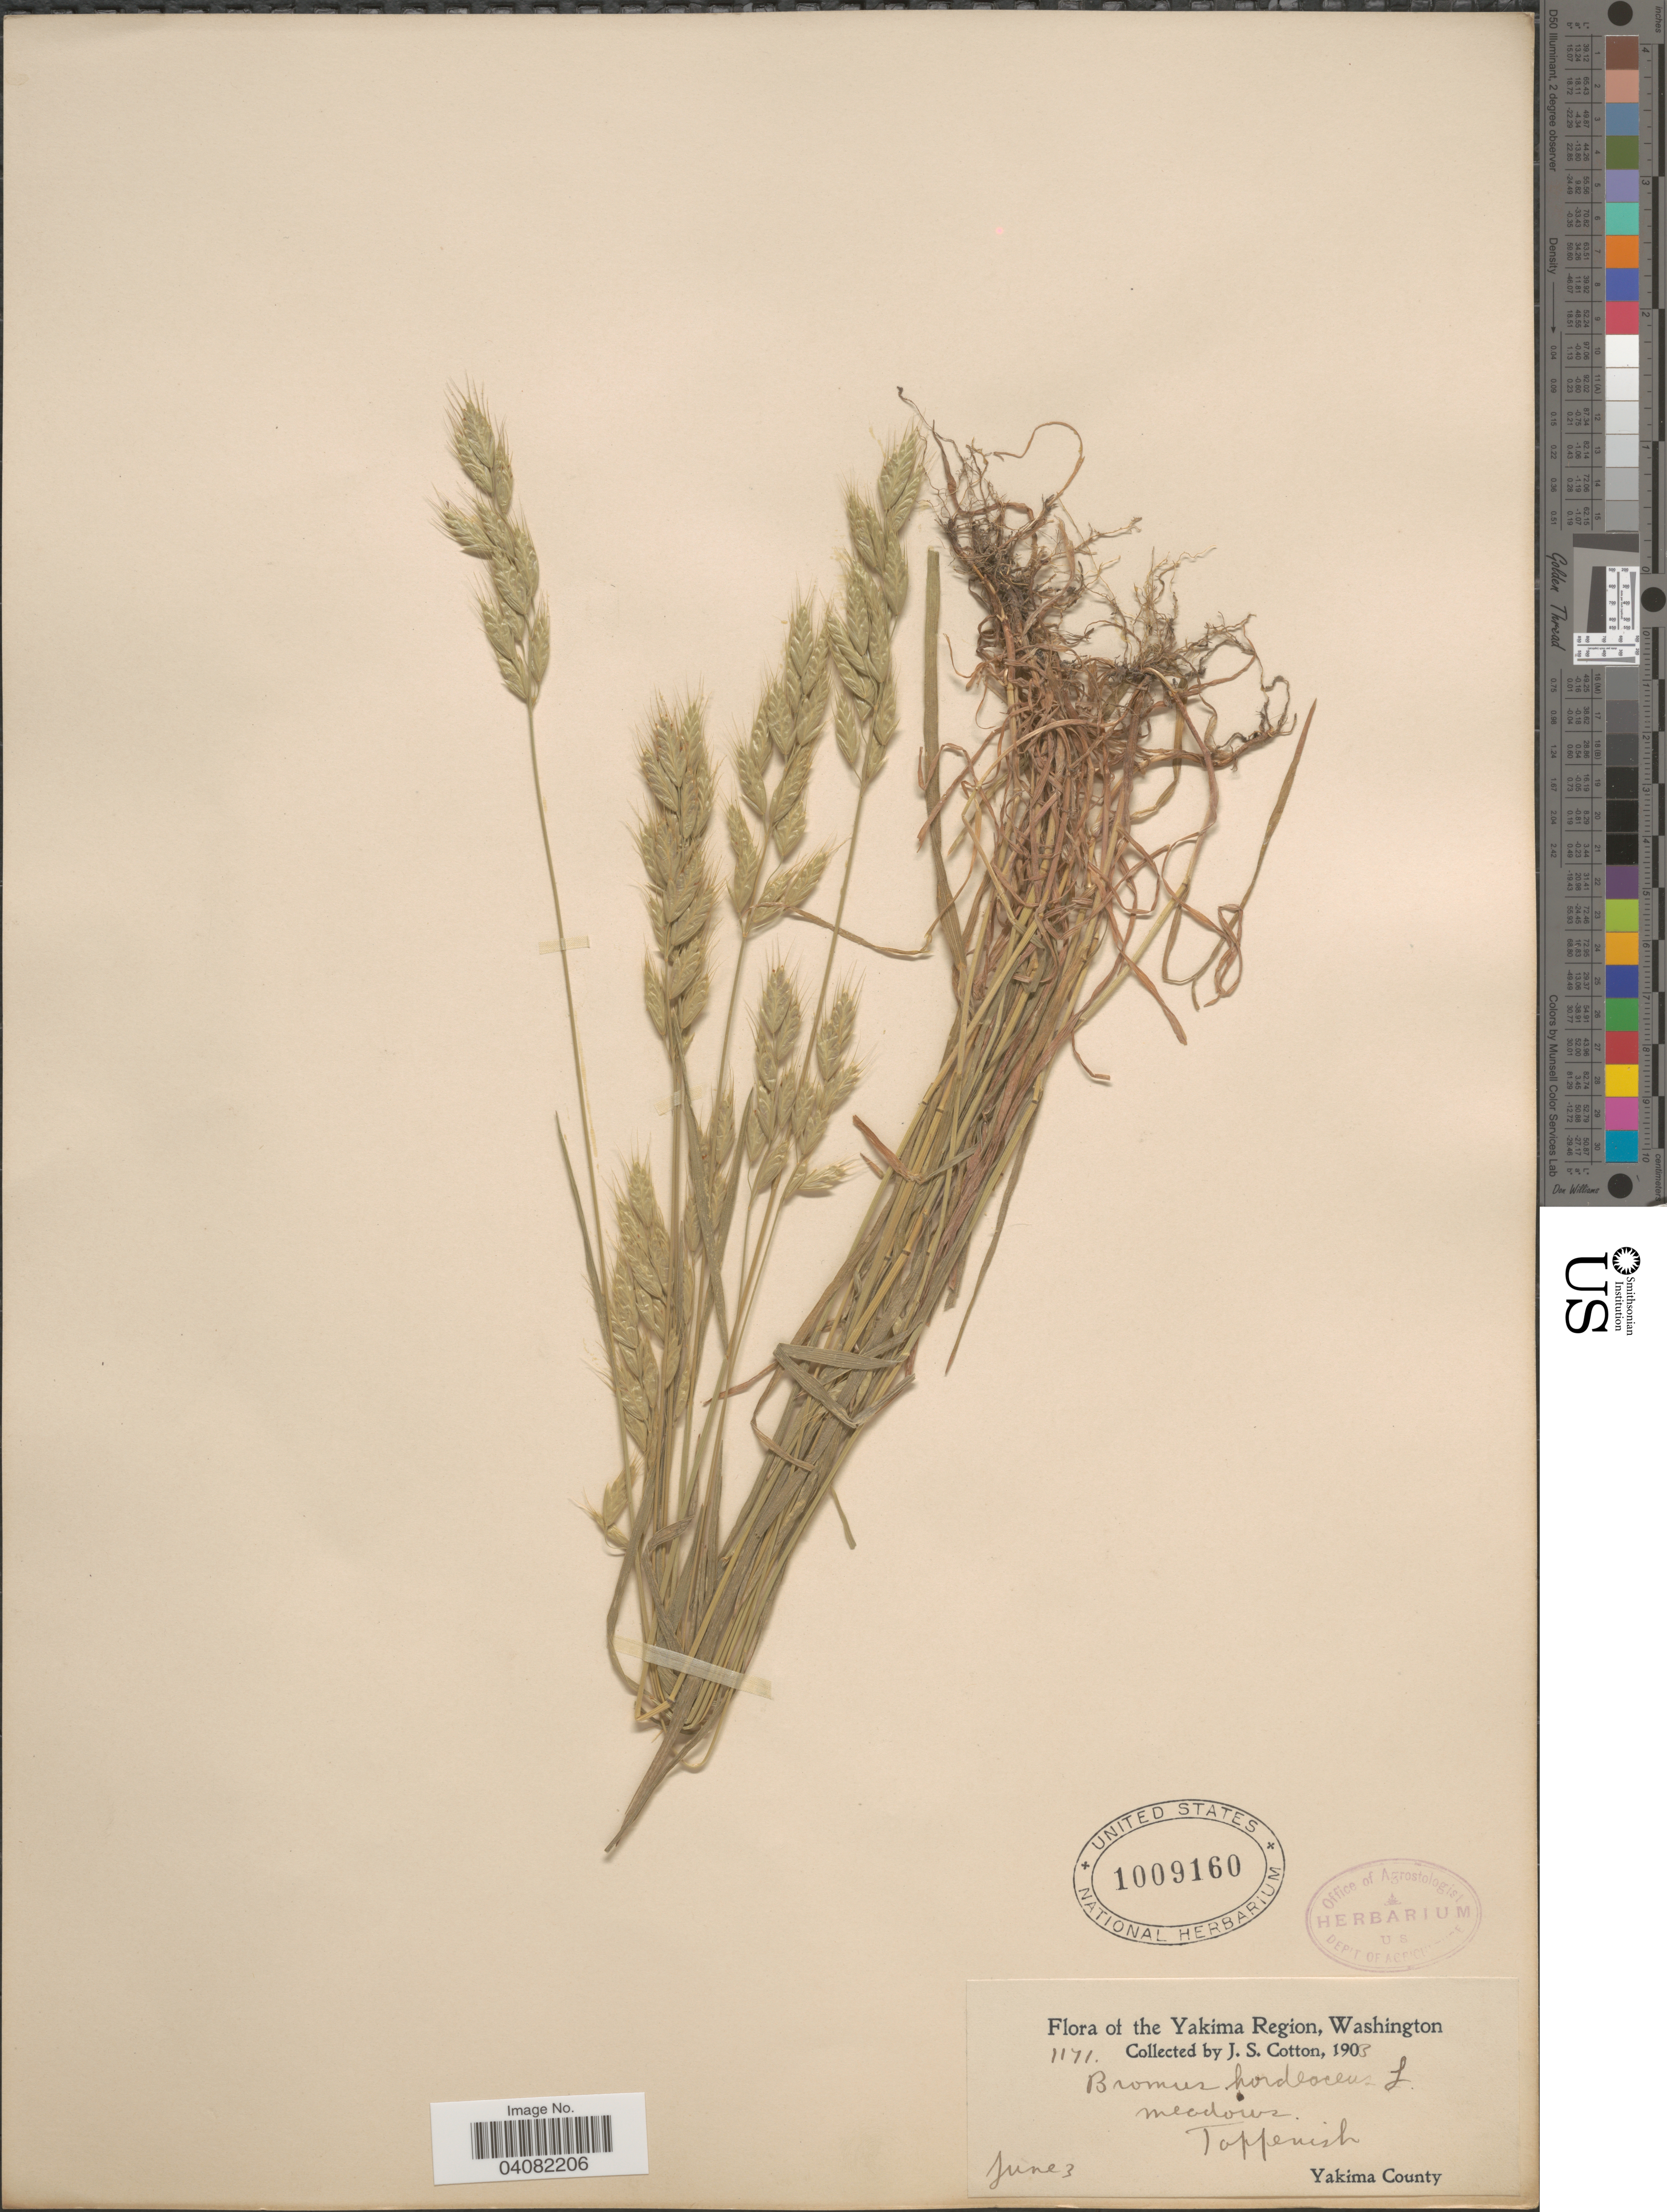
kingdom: Plantae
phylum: Tracheophyta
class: Liliopsida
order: Poales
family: Poaceae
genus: Bromus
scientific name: Bromus hordeaceus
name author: L.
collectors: J. S. Cotton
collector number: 1171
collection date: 1903-06-03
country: United States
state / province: Washington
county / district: Yakima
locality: The Yakima Region. Toppenish Yakima County.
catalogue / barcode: US 1009160